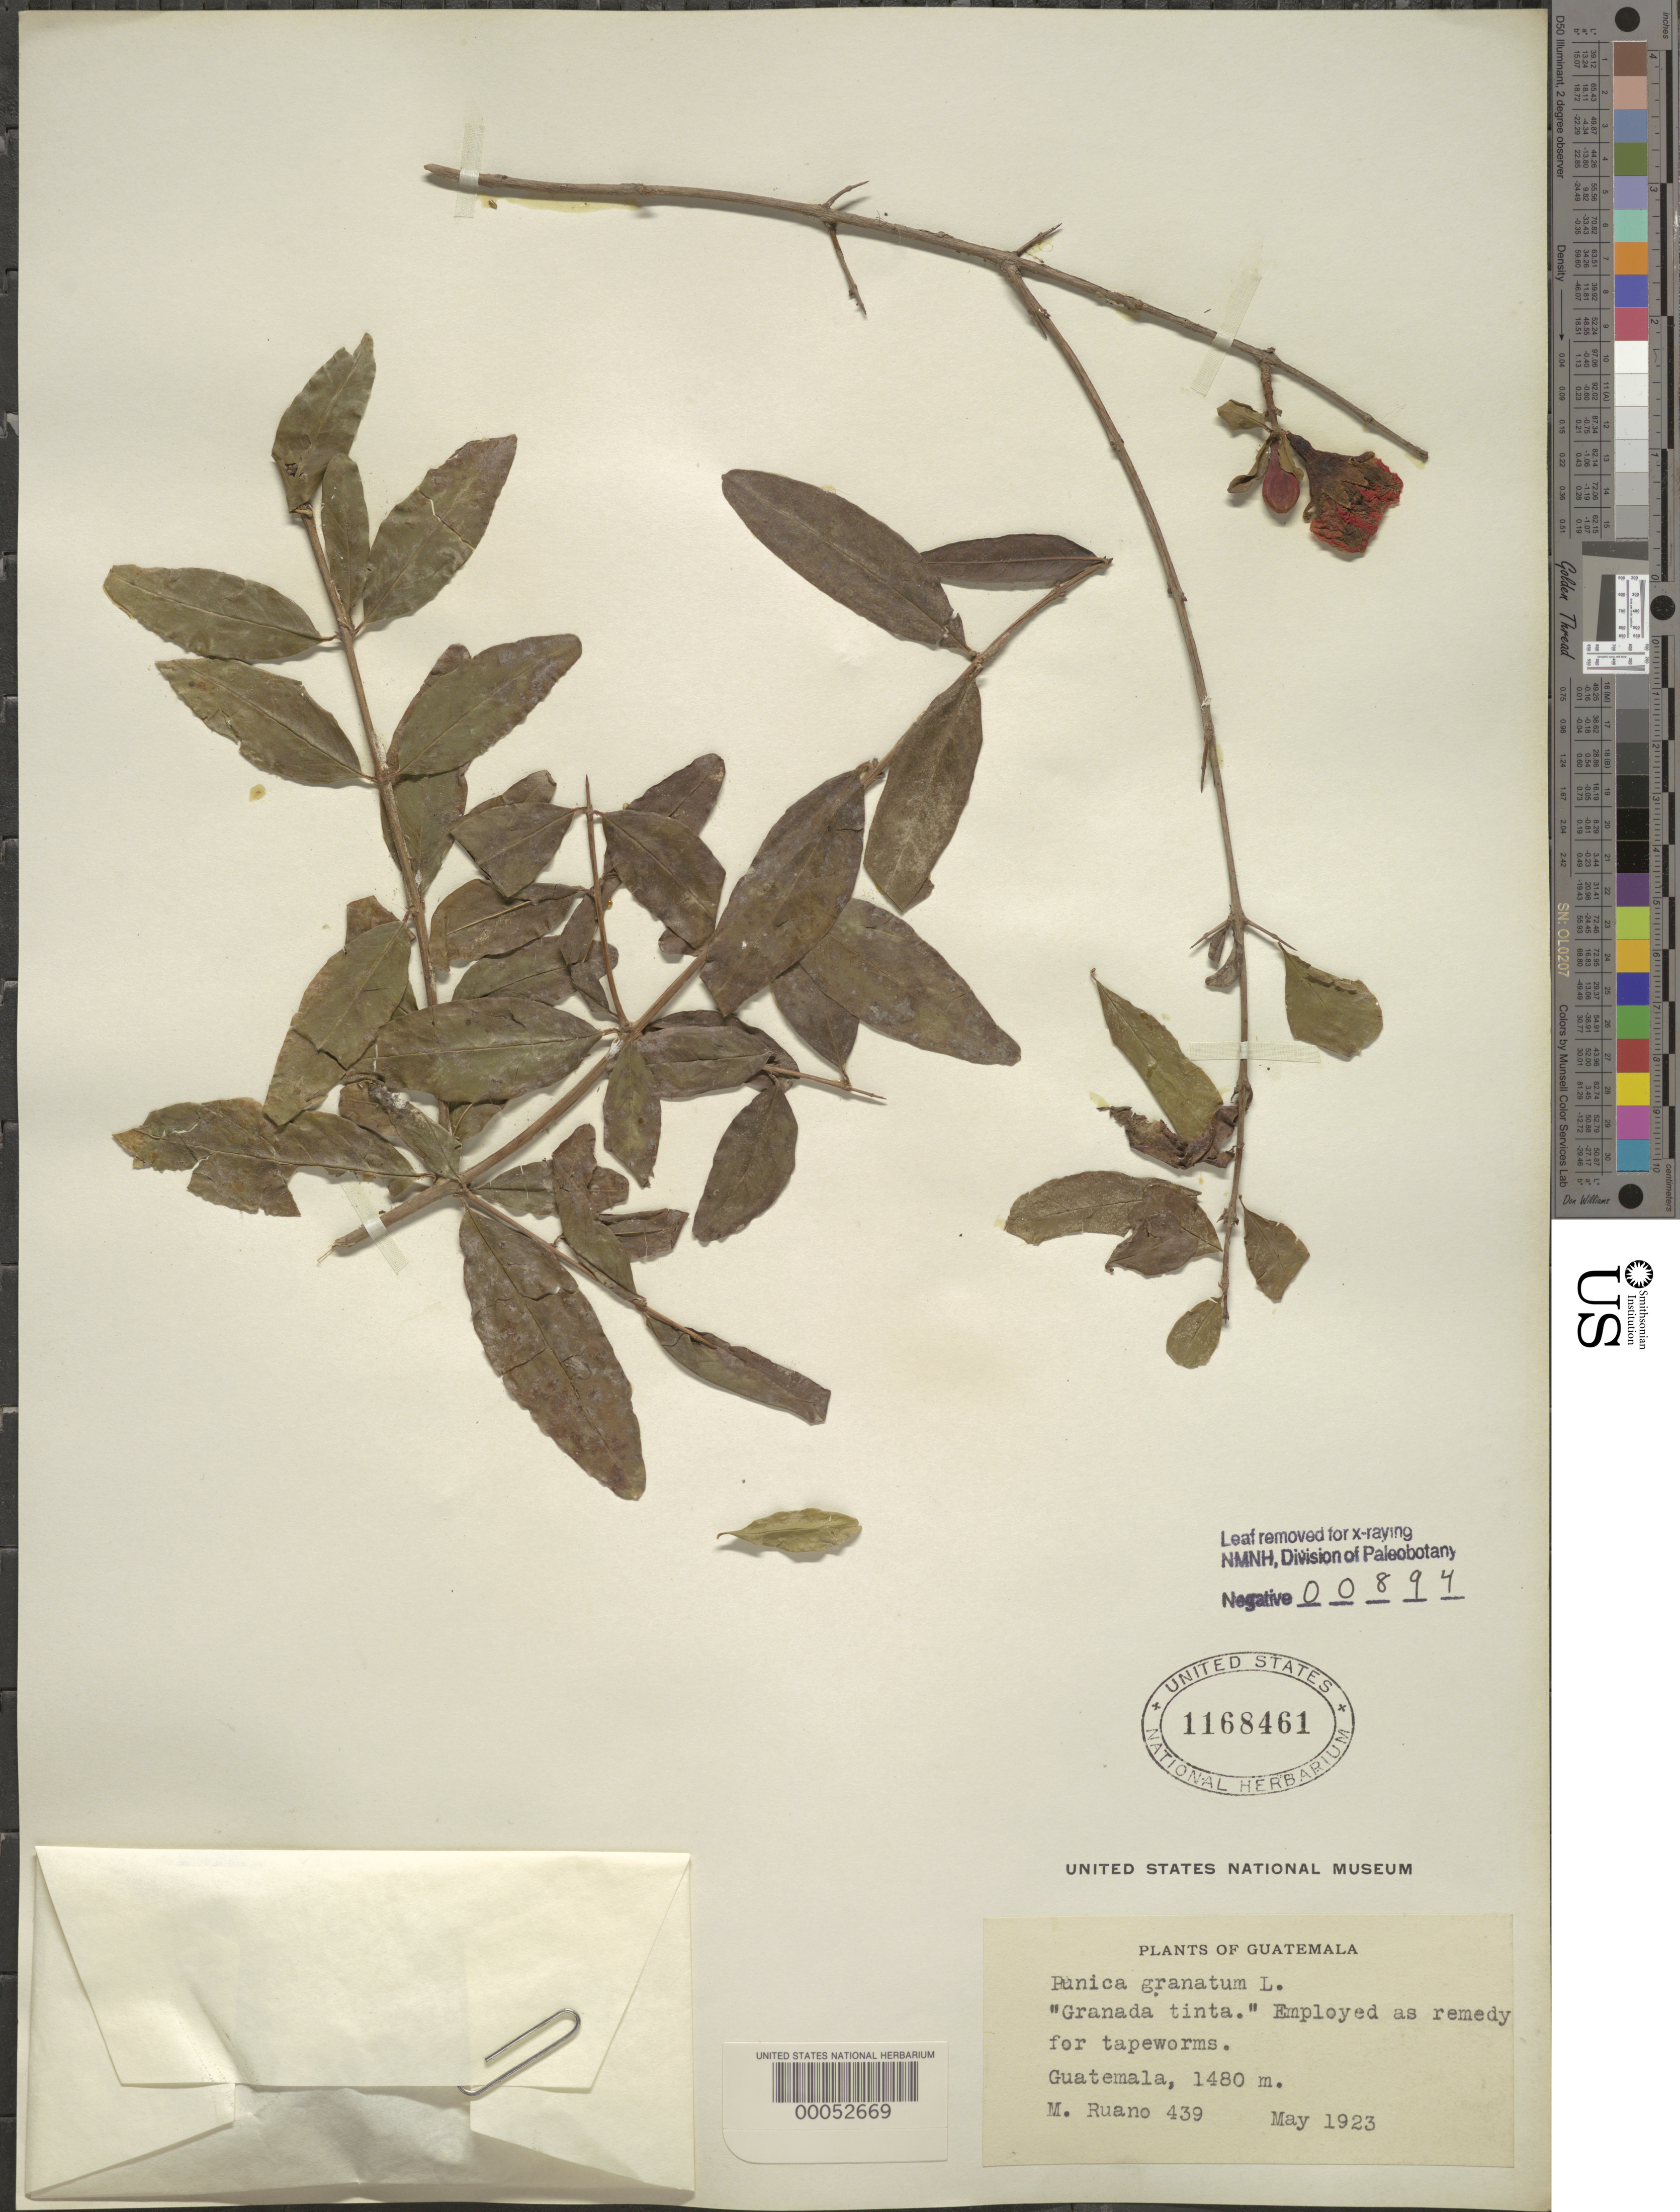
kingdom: Plantae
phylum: Tracheophyta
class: Magnoliopsida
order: Myrtales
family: Lythraceae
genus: Punica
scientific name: Punica granatum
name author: L.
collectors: M. Ruano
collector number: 439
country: Guatemala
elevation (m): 1480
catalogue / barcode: US 1168461